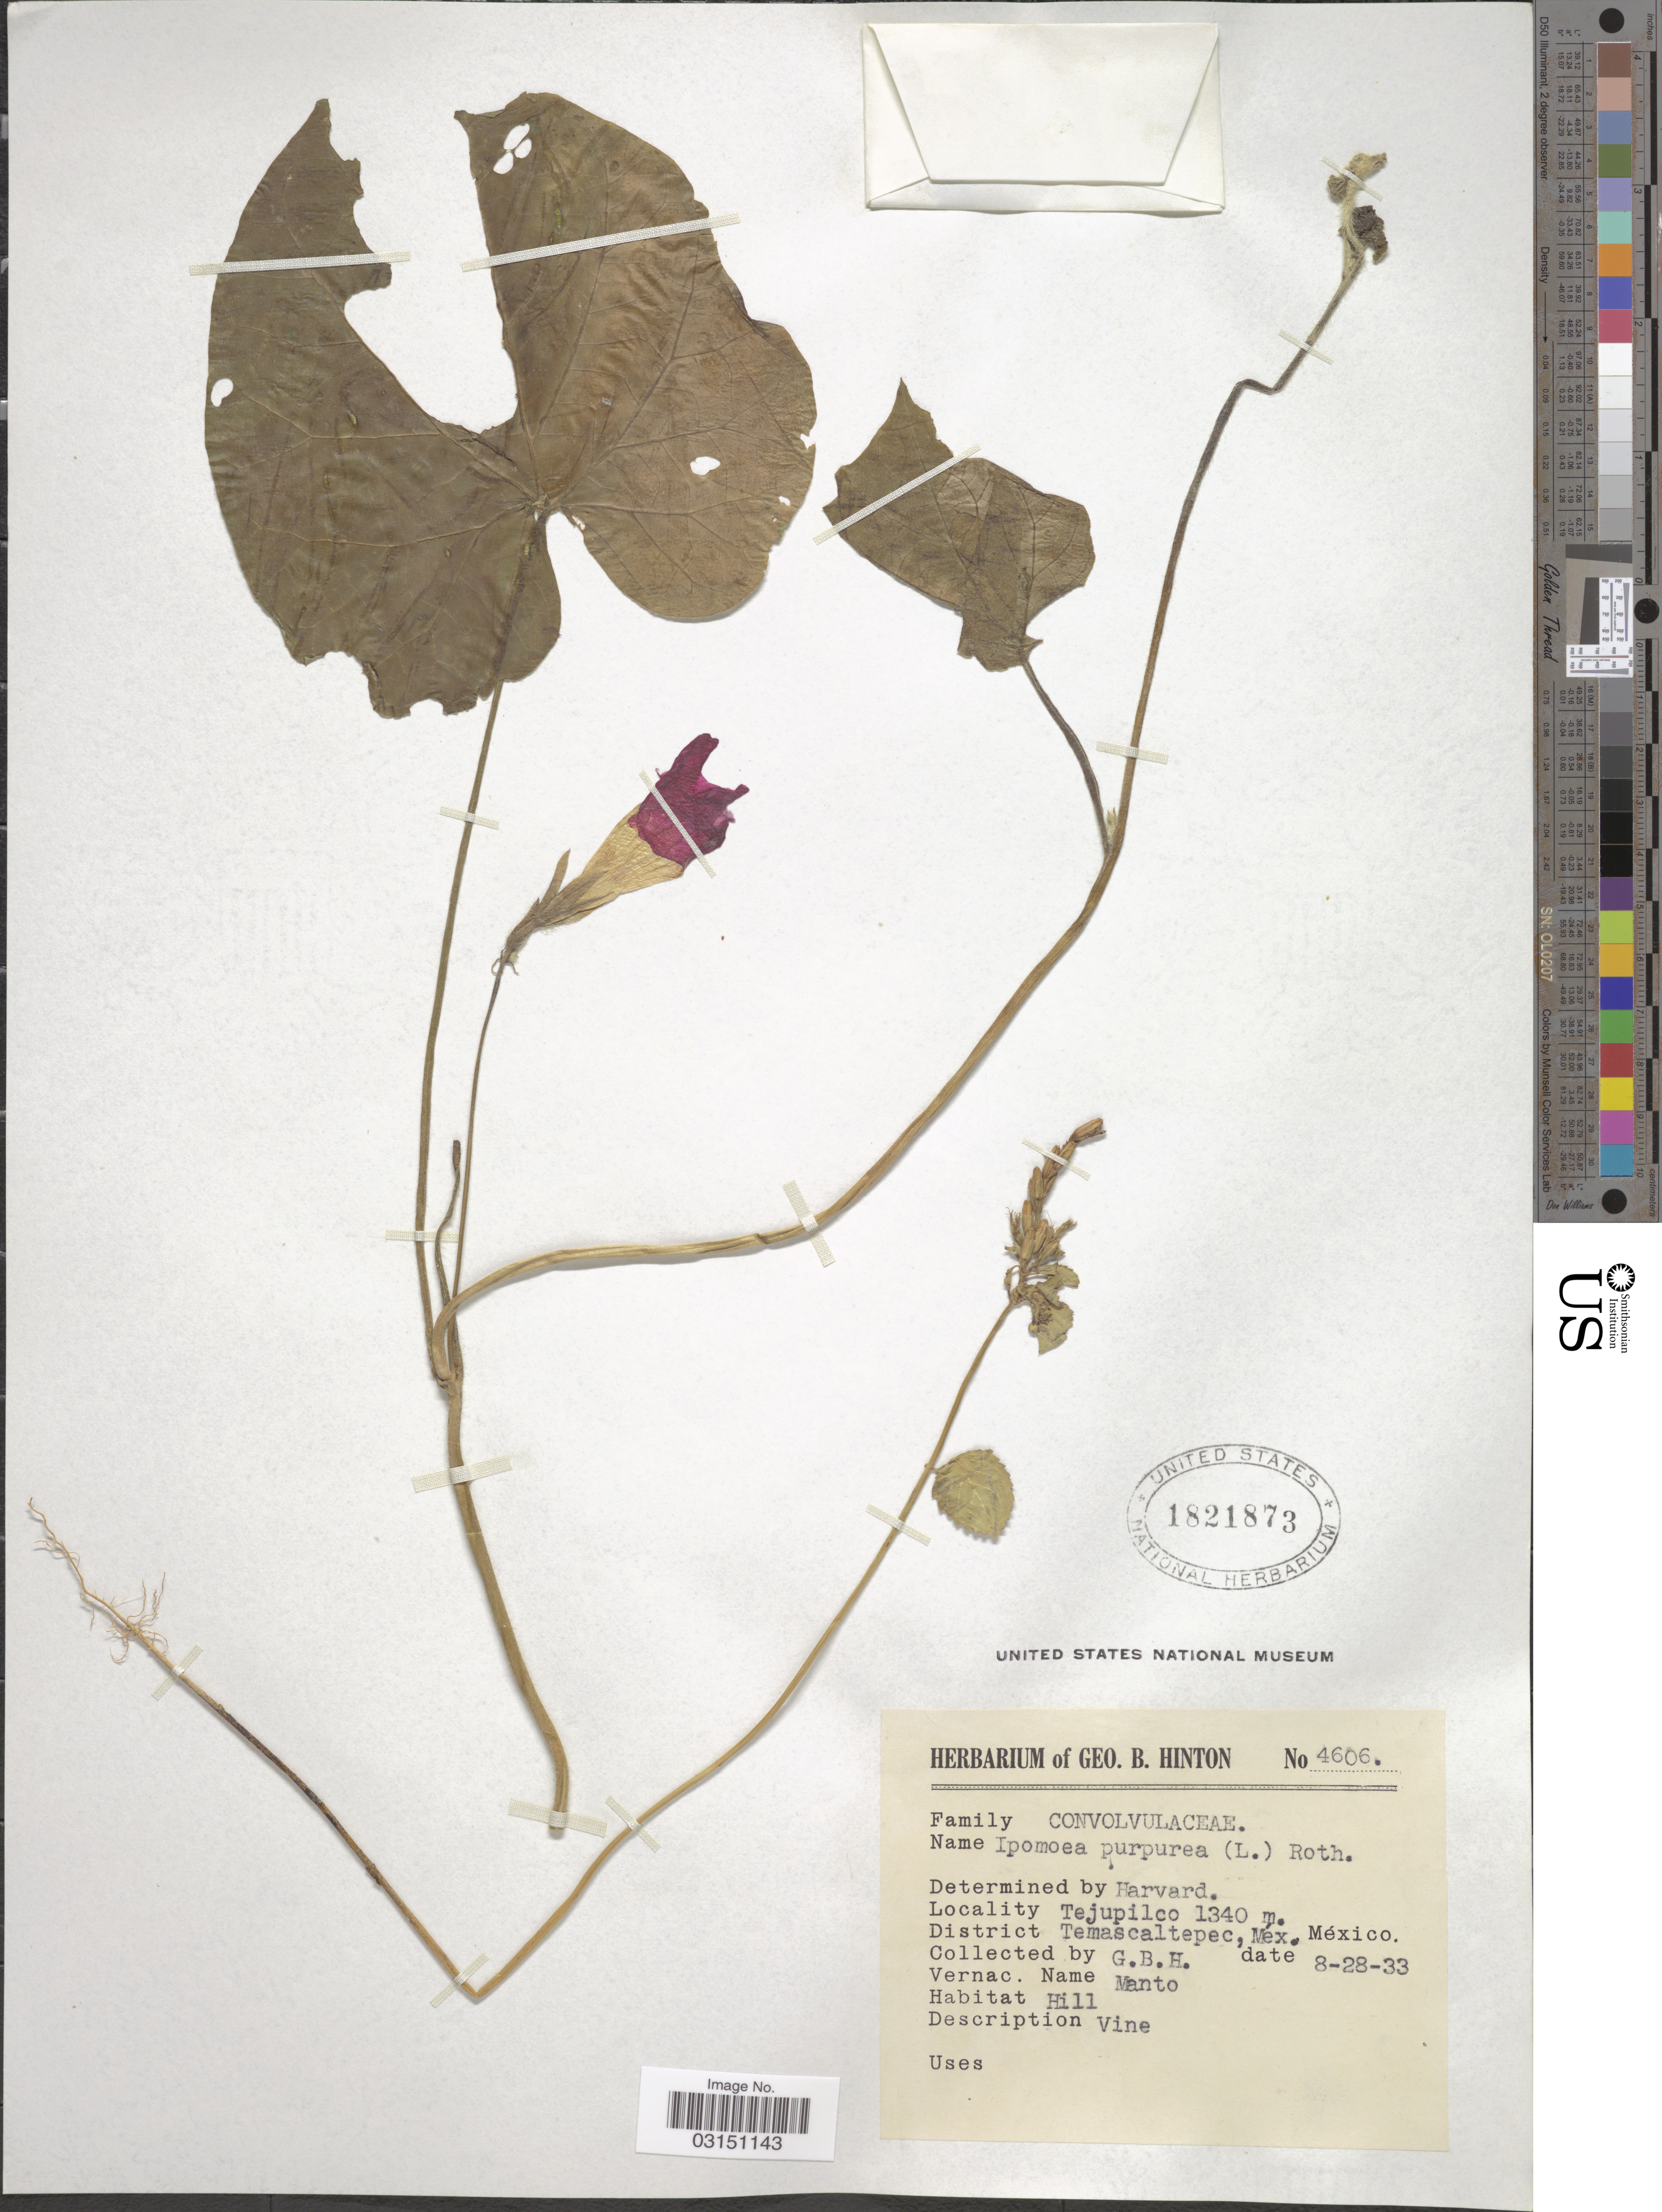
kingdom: Plantae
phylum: Tracheophyta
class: Magnoliopsida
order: Solanales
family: Convolvulaceae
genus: Ipomoea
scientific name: Ipomoea purpurea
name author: (L.) Roth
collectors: G. B. Hinton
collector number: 4606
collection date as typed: Transcribed d/m/y: 28/8/33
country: Mexico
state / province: México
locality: Tejupilco, District Temascaltepec.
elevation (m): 1340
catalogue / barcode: US 1821873